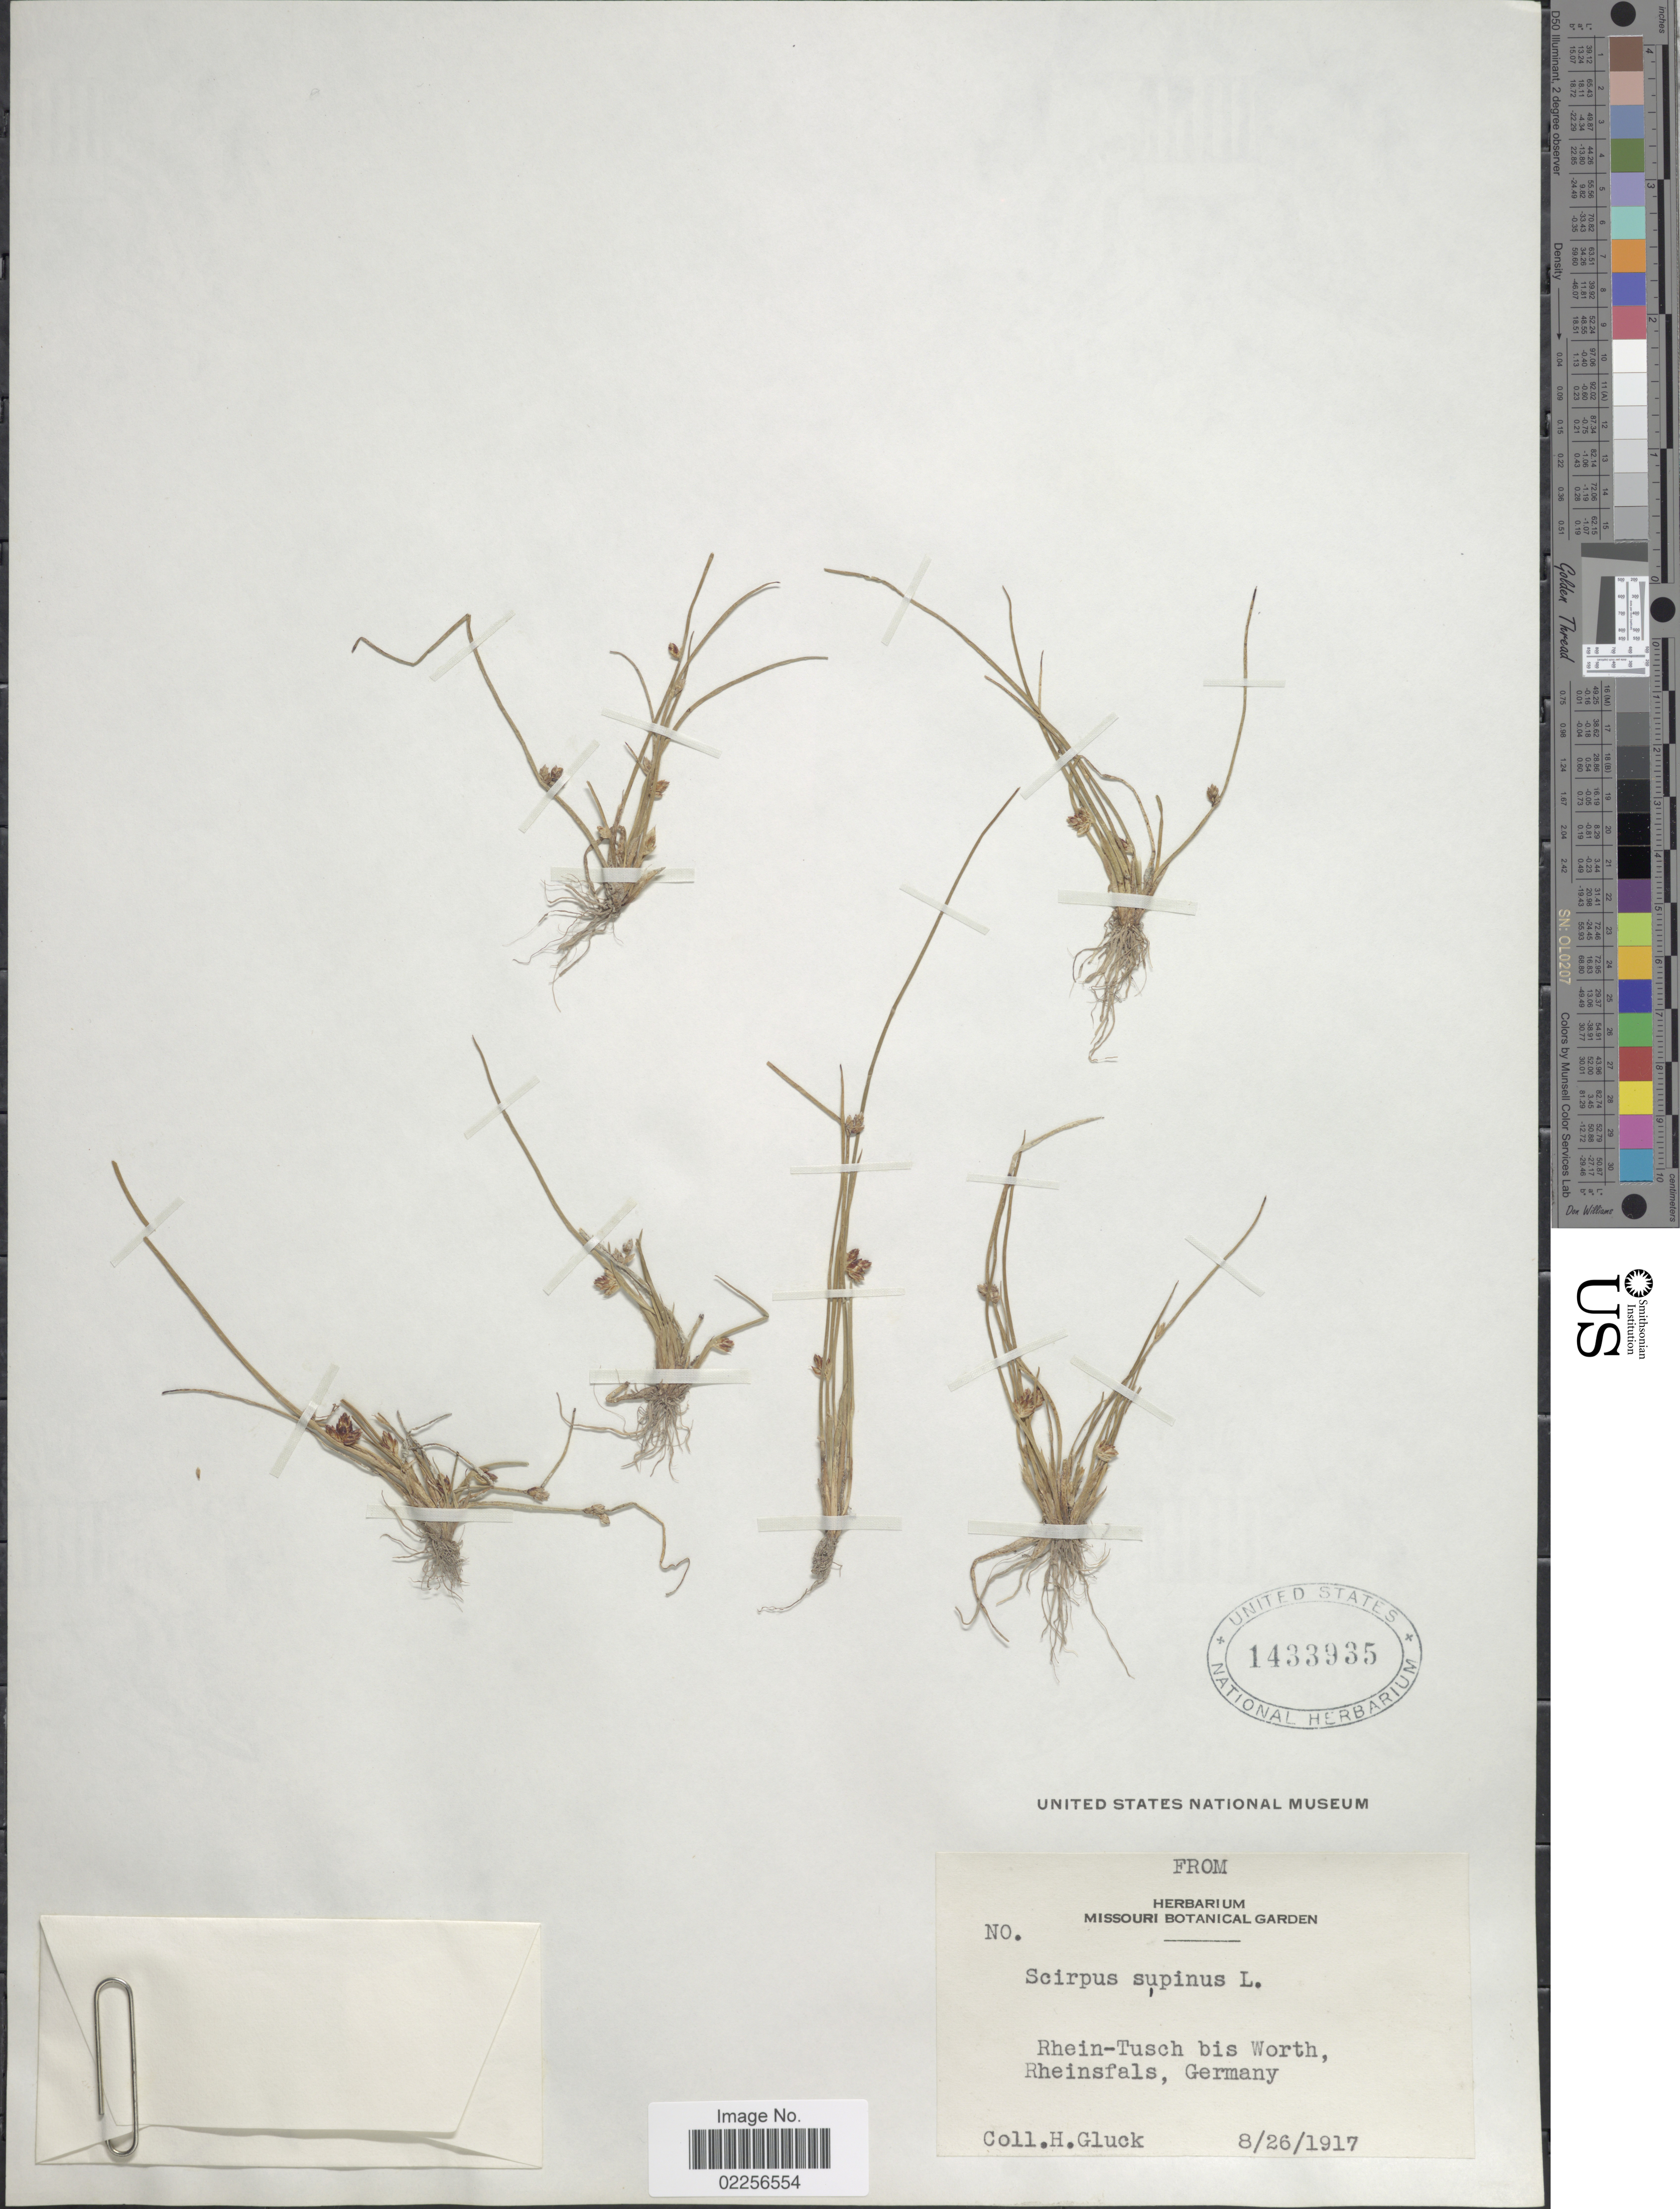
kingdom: Plantae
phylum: Tracheophyta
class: Liliopsida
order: Poales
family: Cyperaceae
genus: Schoenoplectus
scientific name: Schoenoplectus supinus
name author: (L.) Palla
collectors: H. Glück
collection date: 1917-08-26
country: Germany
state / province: Rhineland-Palatinate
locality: Rhein-Tusch bis Worth, Rheinsfals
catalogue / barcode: US 1433935